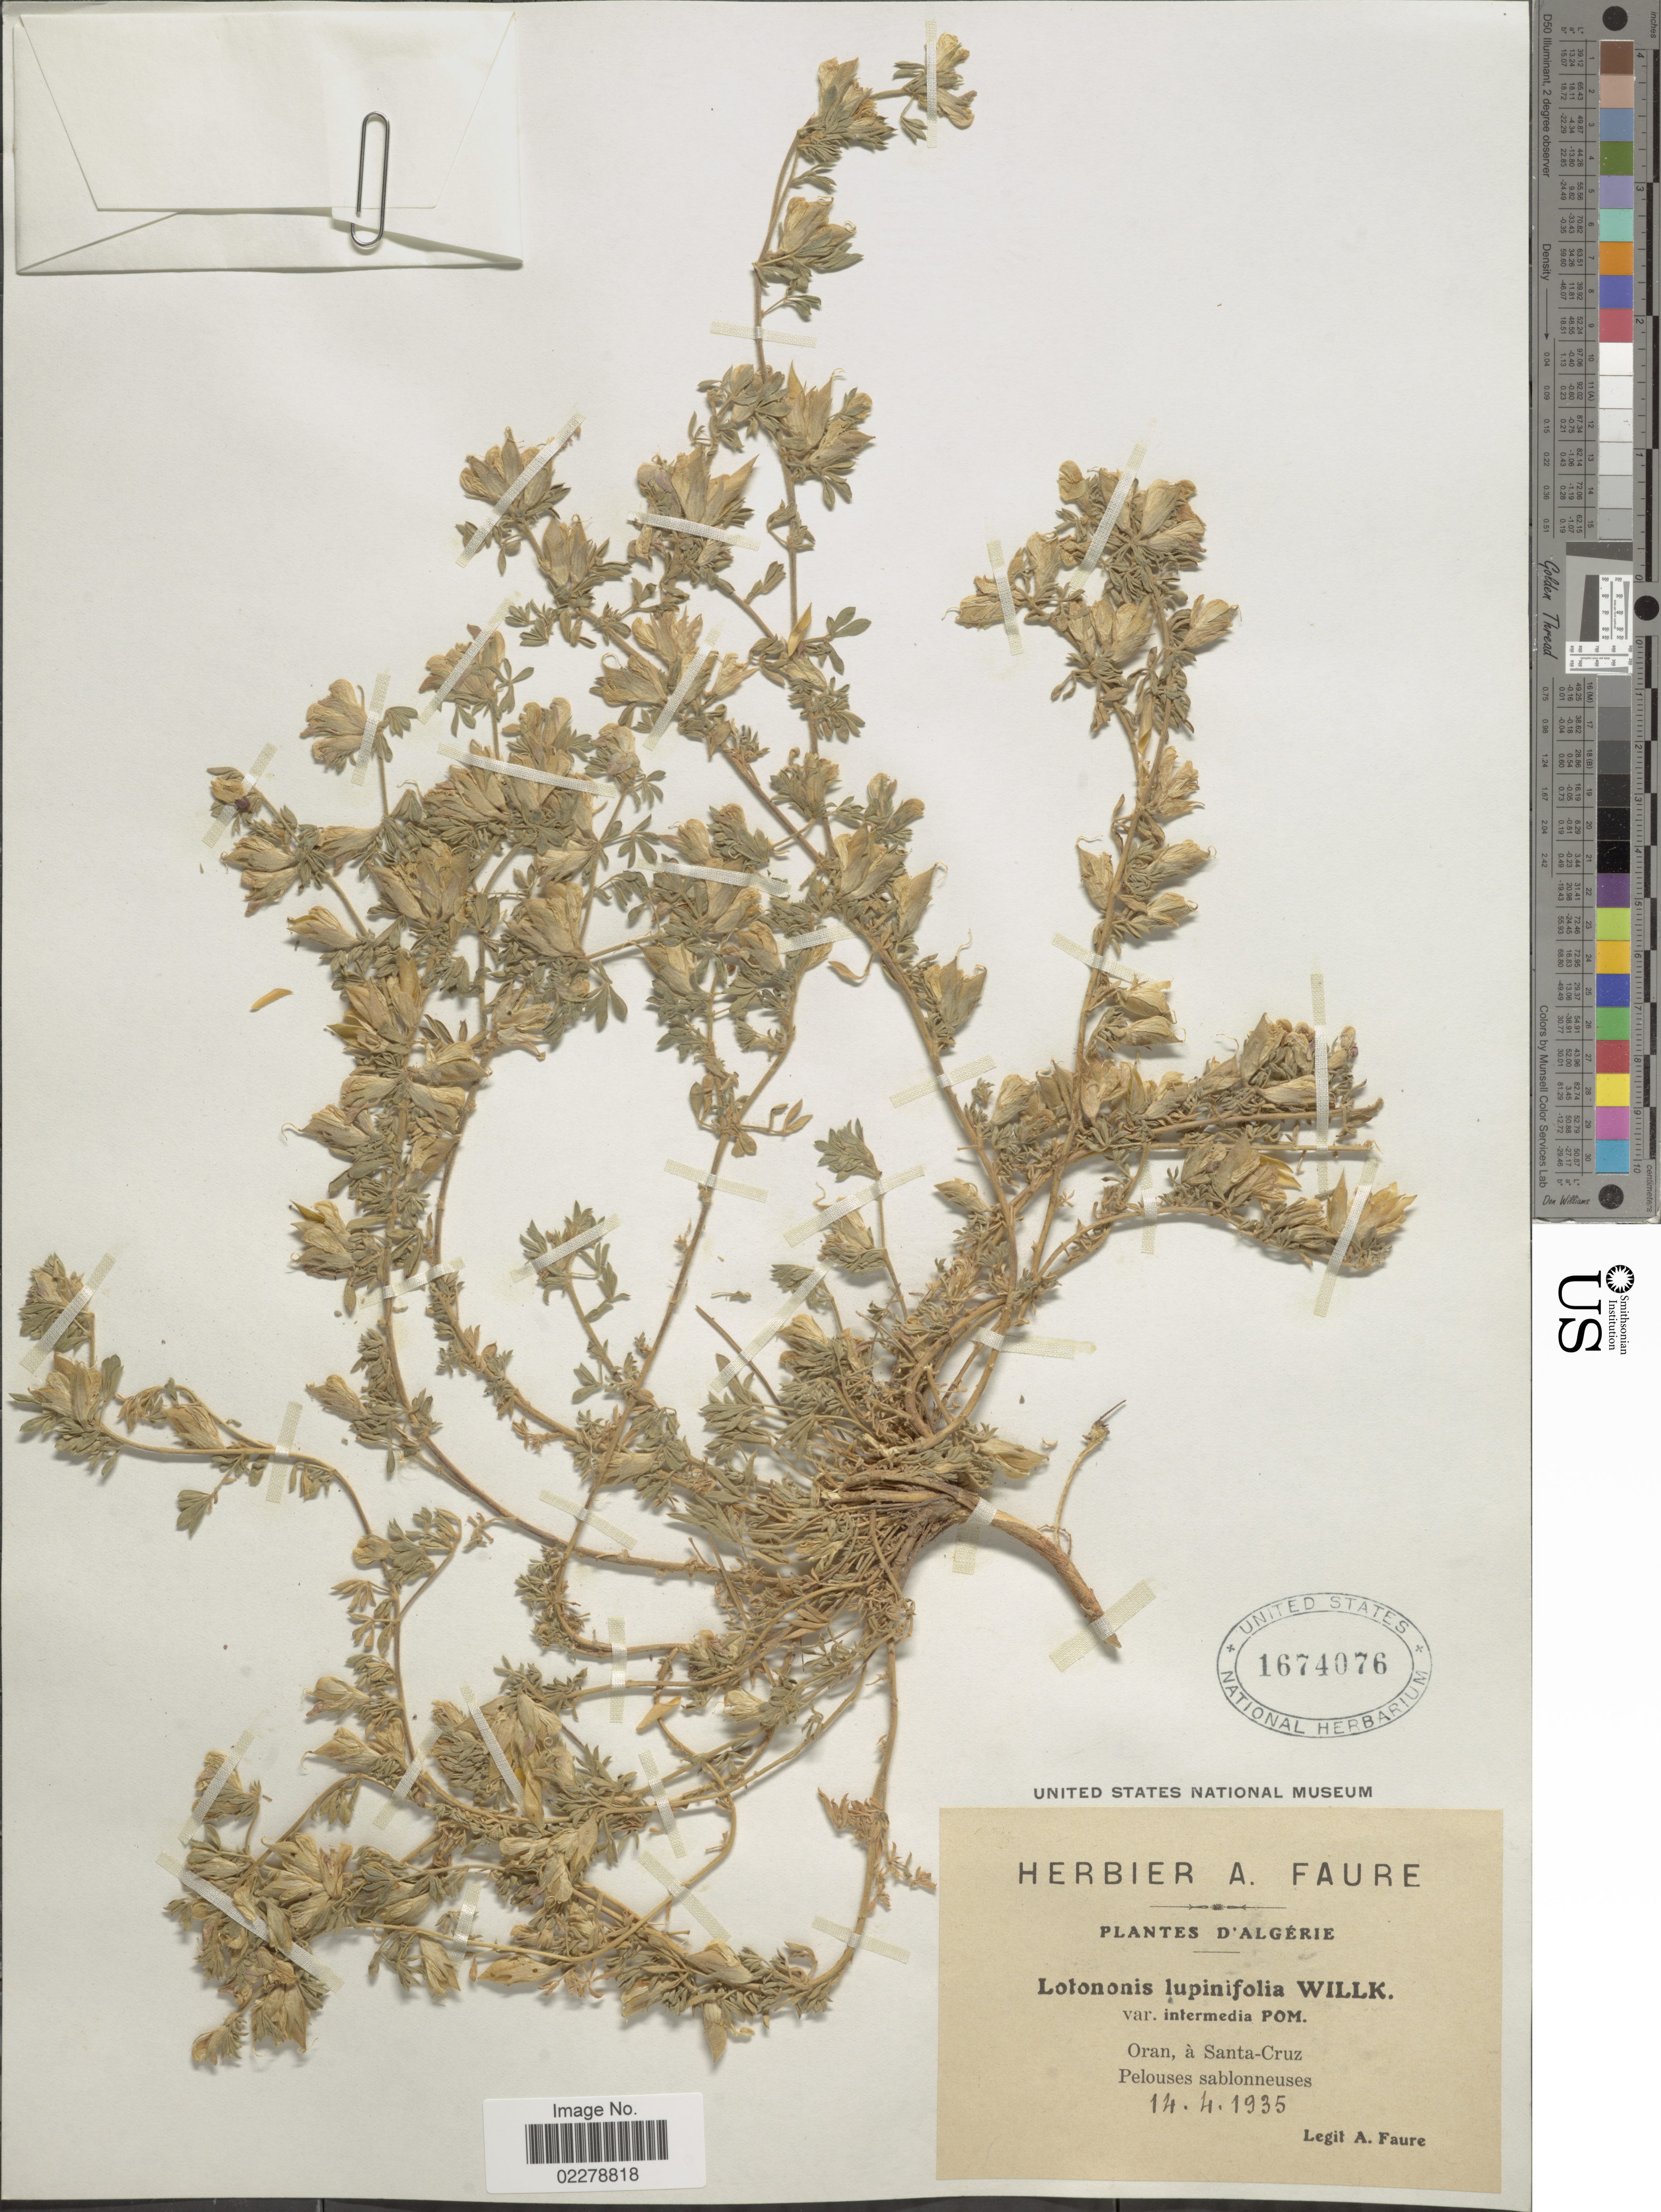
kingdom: Plantae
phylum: Tracheophyta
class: Magnoliopsida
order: Fabales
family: Fabaceae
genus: Lotononis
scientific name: Lotononis lupinifolia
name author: (Boiss.) Benth.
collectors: A. Faure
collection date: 1935-04-14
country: Algeria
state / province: Oran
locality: D'Algerie. Oran, a Santa-Cruz. Pelouses sablonneuses.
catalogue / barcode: US 1674076